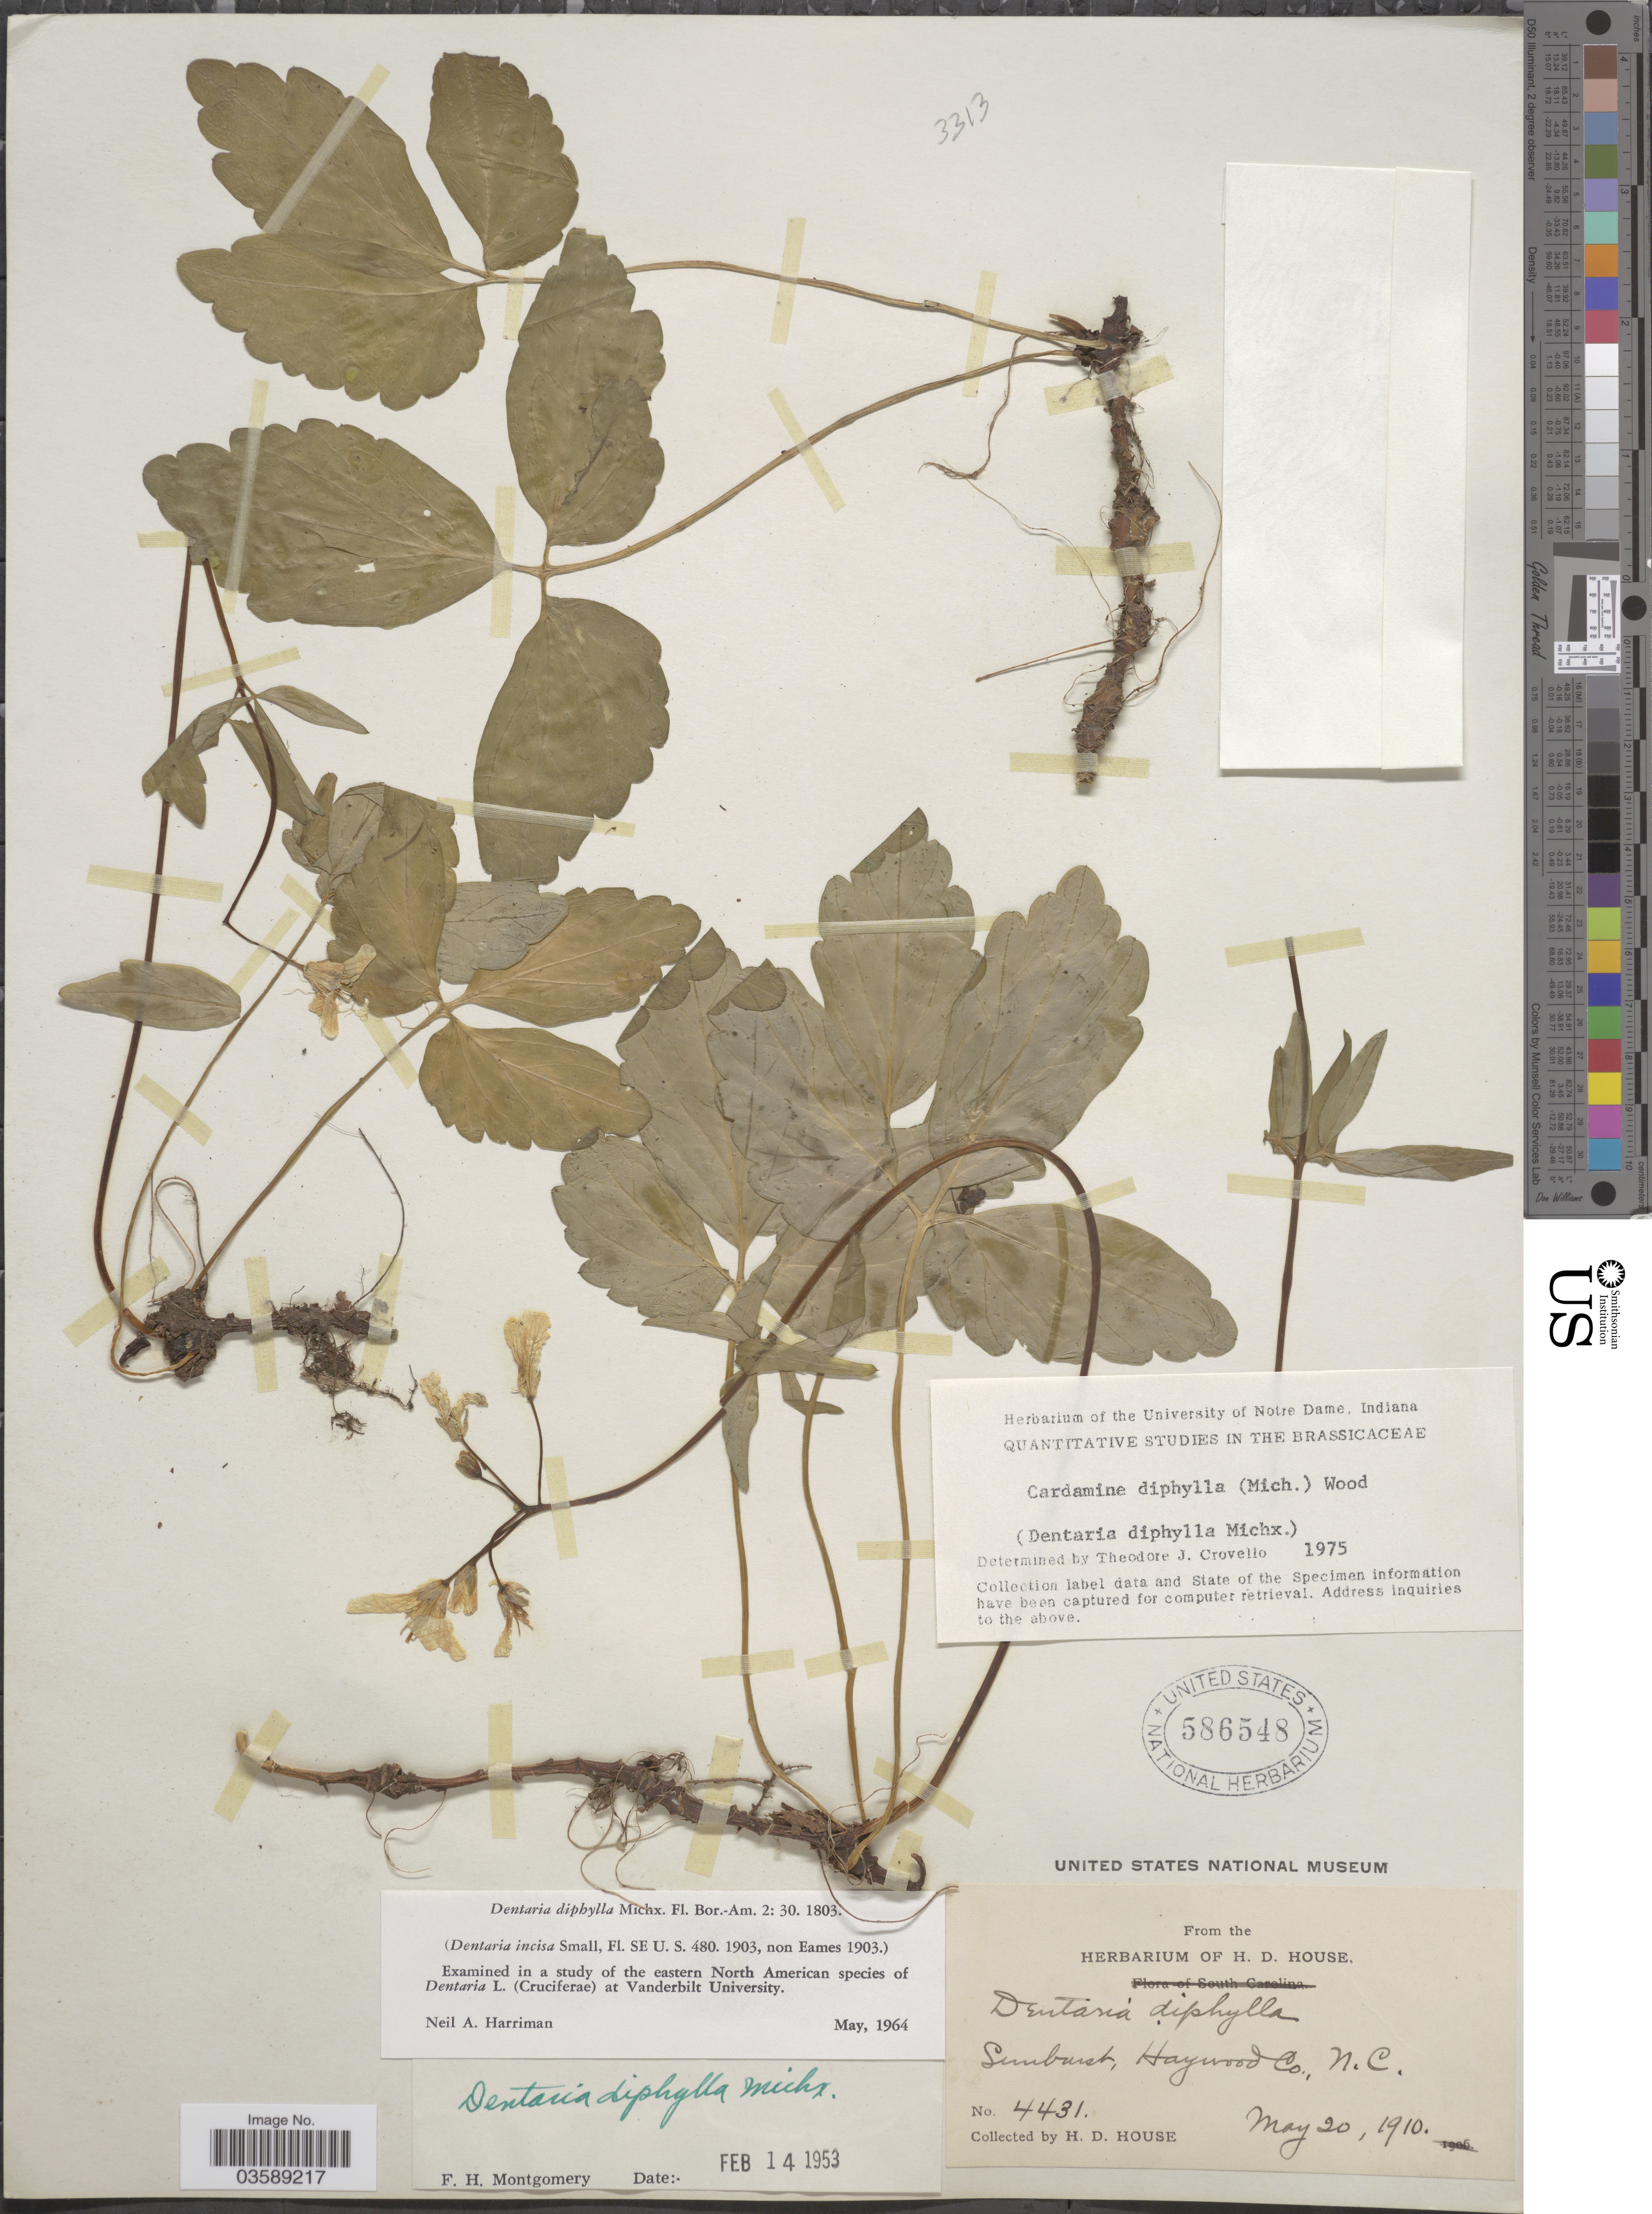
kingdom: Plantae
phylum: Tracheophyta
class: Magnoliopsida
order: Brassicales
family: Brassicaceae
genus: Cardamine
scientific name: Cardamine diphylla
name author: (Michx.) Alph. Wood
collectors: H. D. House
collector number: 4431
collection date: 1910-05-20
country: United States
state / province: North Carolina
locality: Sunburst, Haywood Co.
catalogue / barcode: US 586548